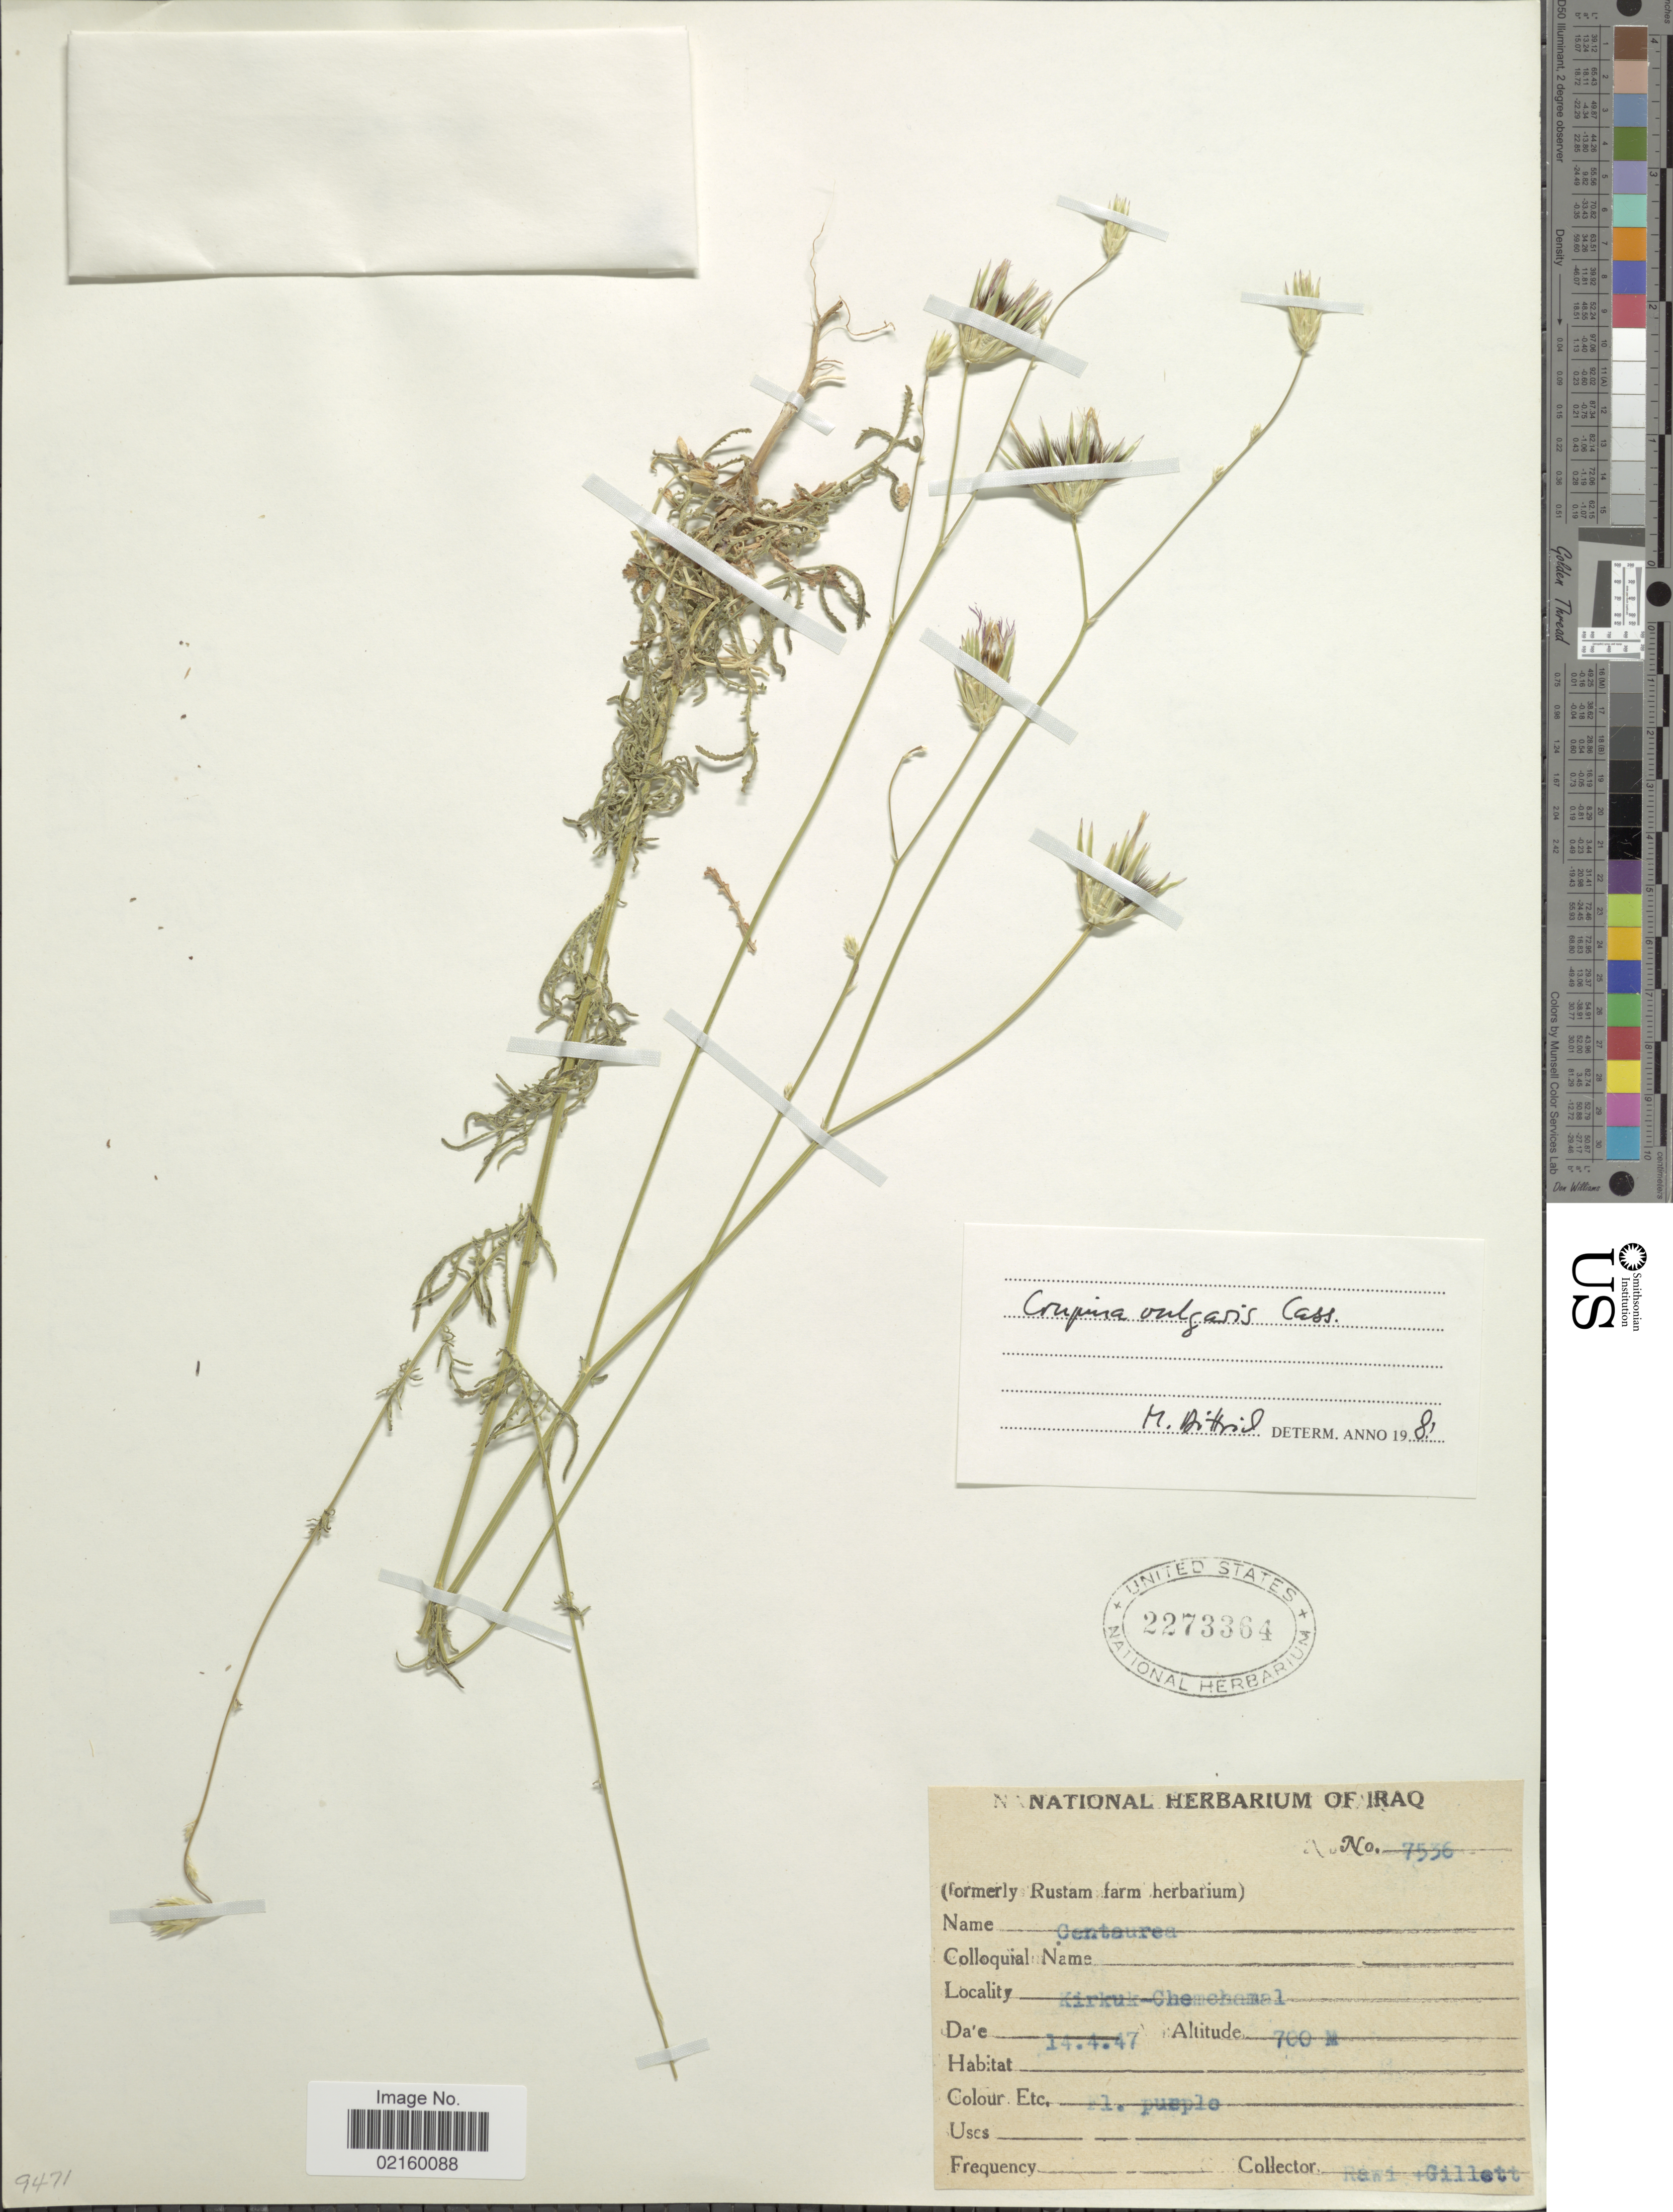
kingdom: Plantae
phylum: Tracheophyta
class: Magnoliopsida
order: Asterales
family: Asteraceae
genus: Crupina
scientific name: Crupina vulgaris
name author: Pers. ex Cass.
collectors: -. Rawi & Gillett, --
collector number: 7536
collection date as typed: Transcribed d/m/y: 14/4/47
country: Iraq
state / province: Kirkūk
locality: Kirkuk-Chemchamal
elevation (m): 700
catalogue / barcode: US 2273364